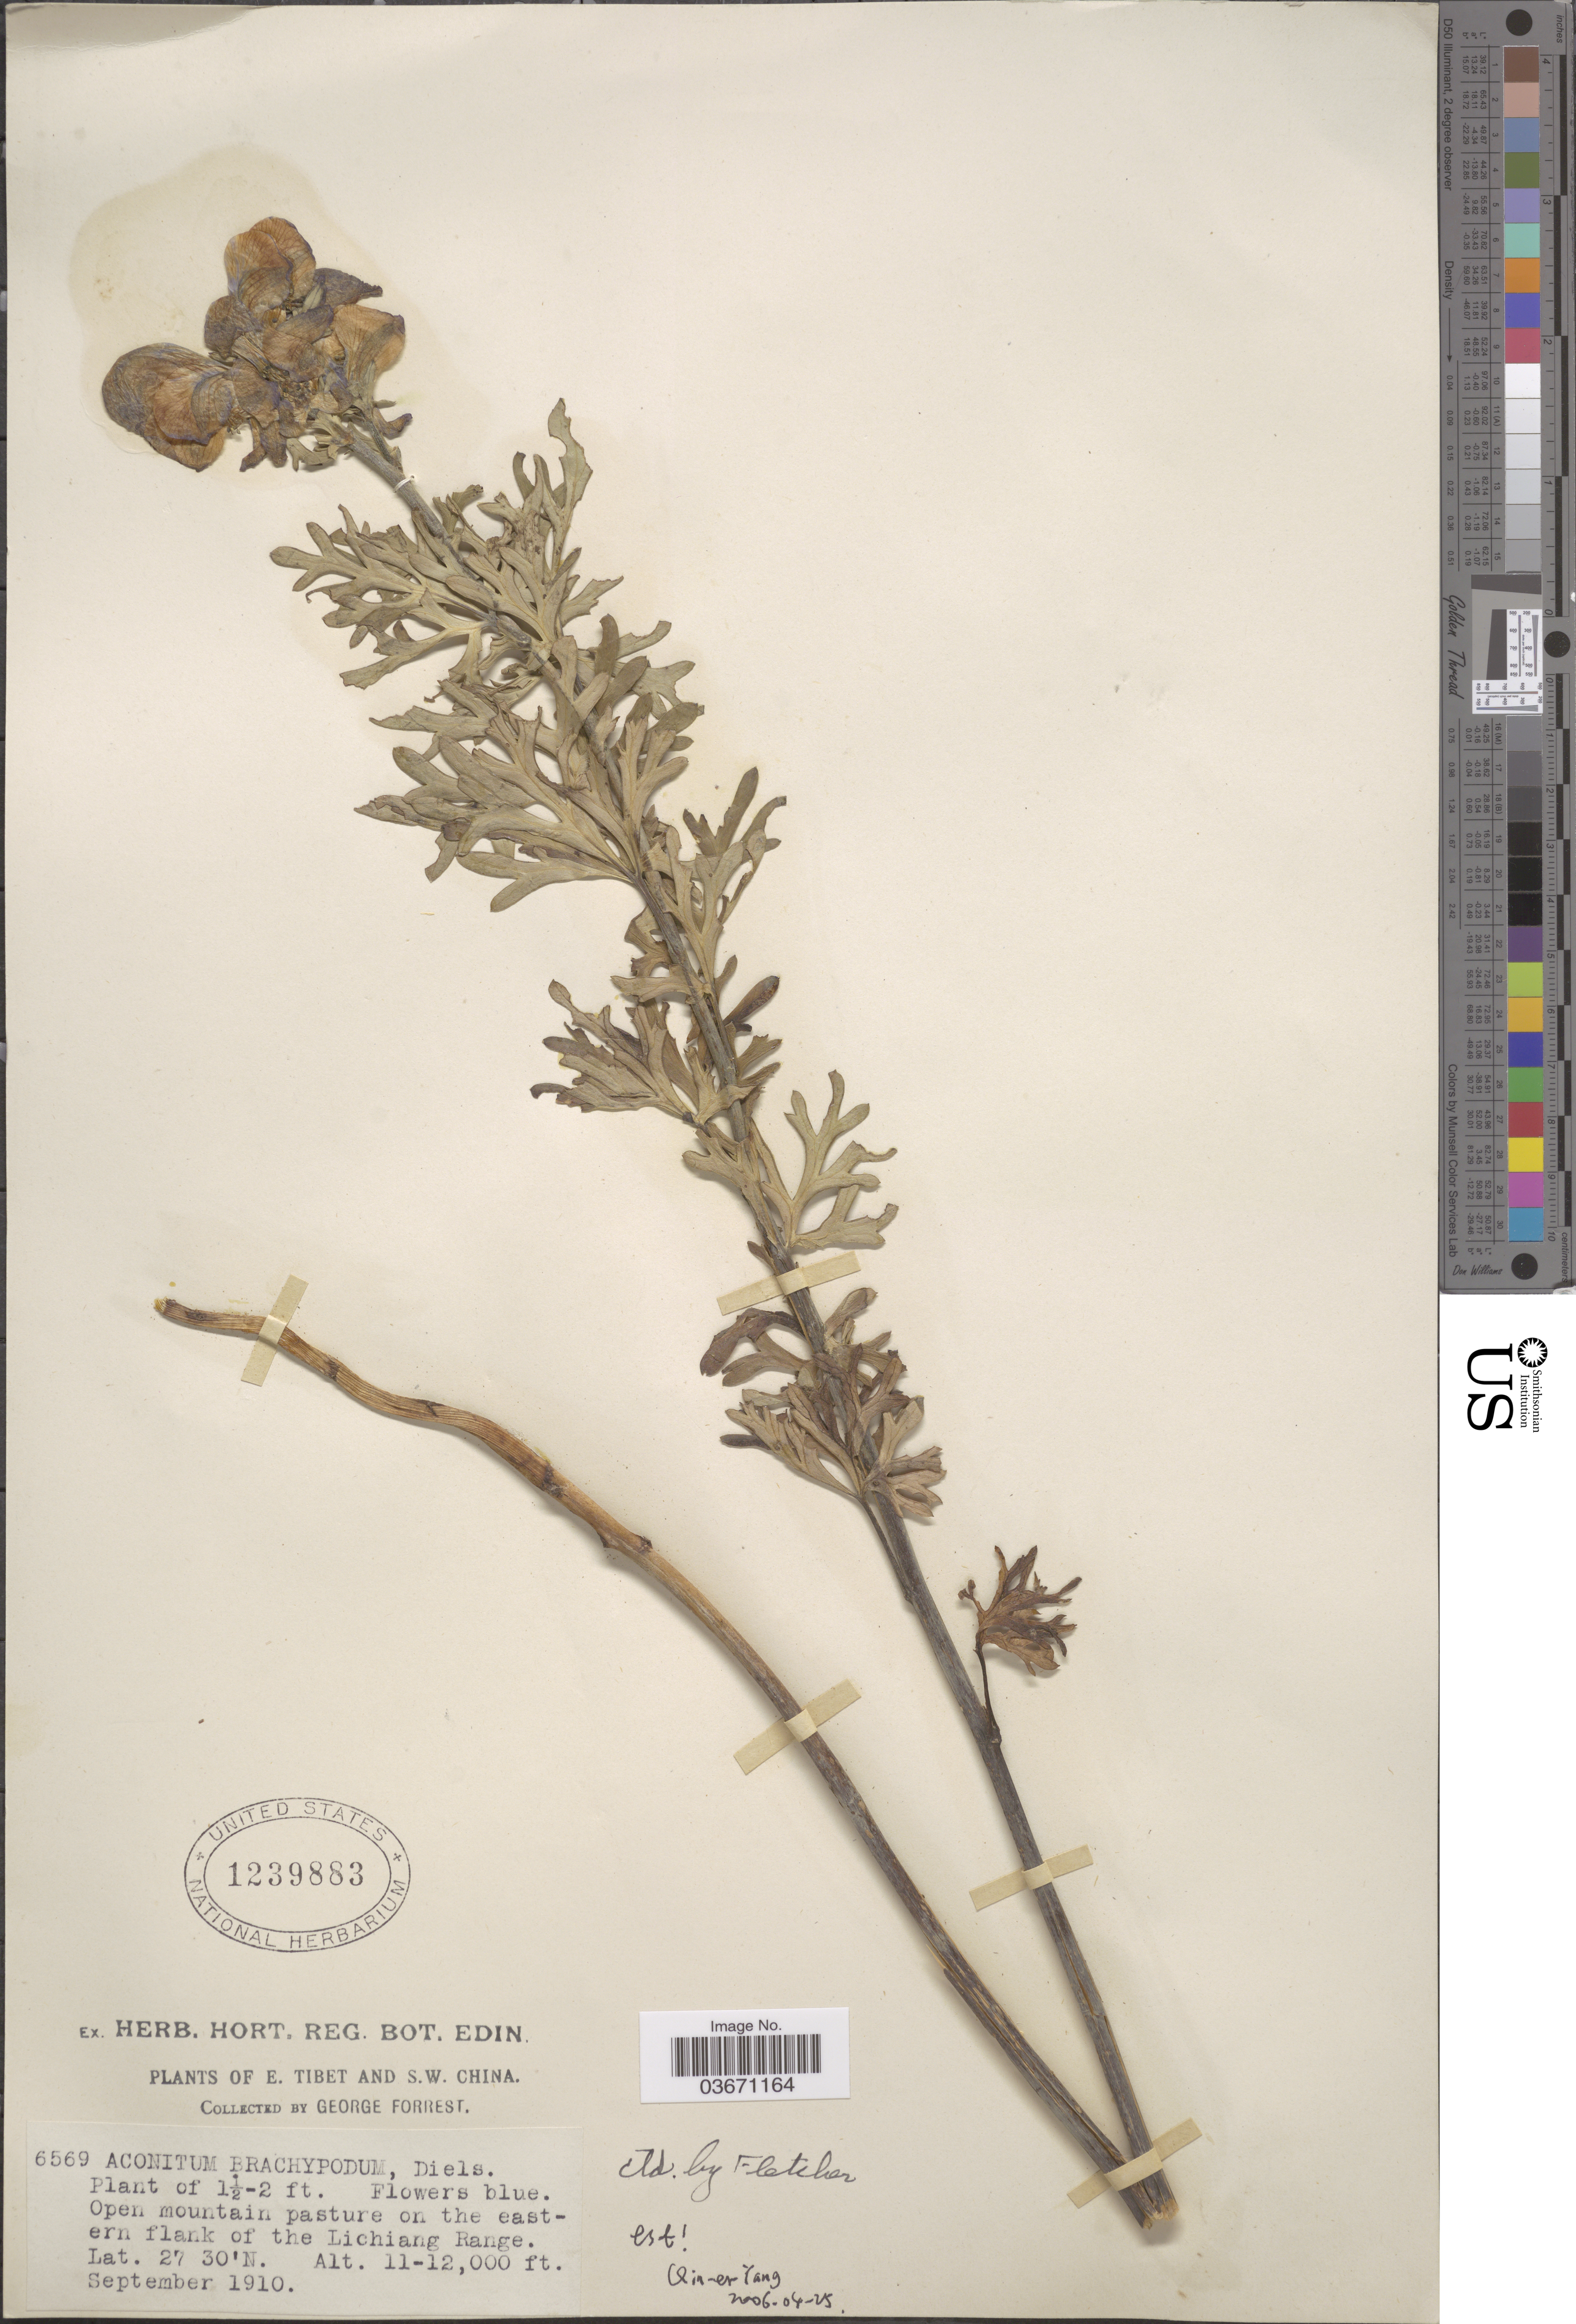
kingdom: Plantae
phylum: Tracheophyta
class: Magnoliopsida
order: Ranunculales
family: Ranunculaceae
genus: Aconitum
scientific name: Aconitum brachypodum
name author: Diels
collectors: G. Forrest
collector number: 6569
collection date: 1910-09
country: China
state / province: Xizang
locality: S.W. China. Open mountain pasture on the eastern flank of the Lichiang Range.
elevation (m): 3353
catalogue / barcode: US 1239883